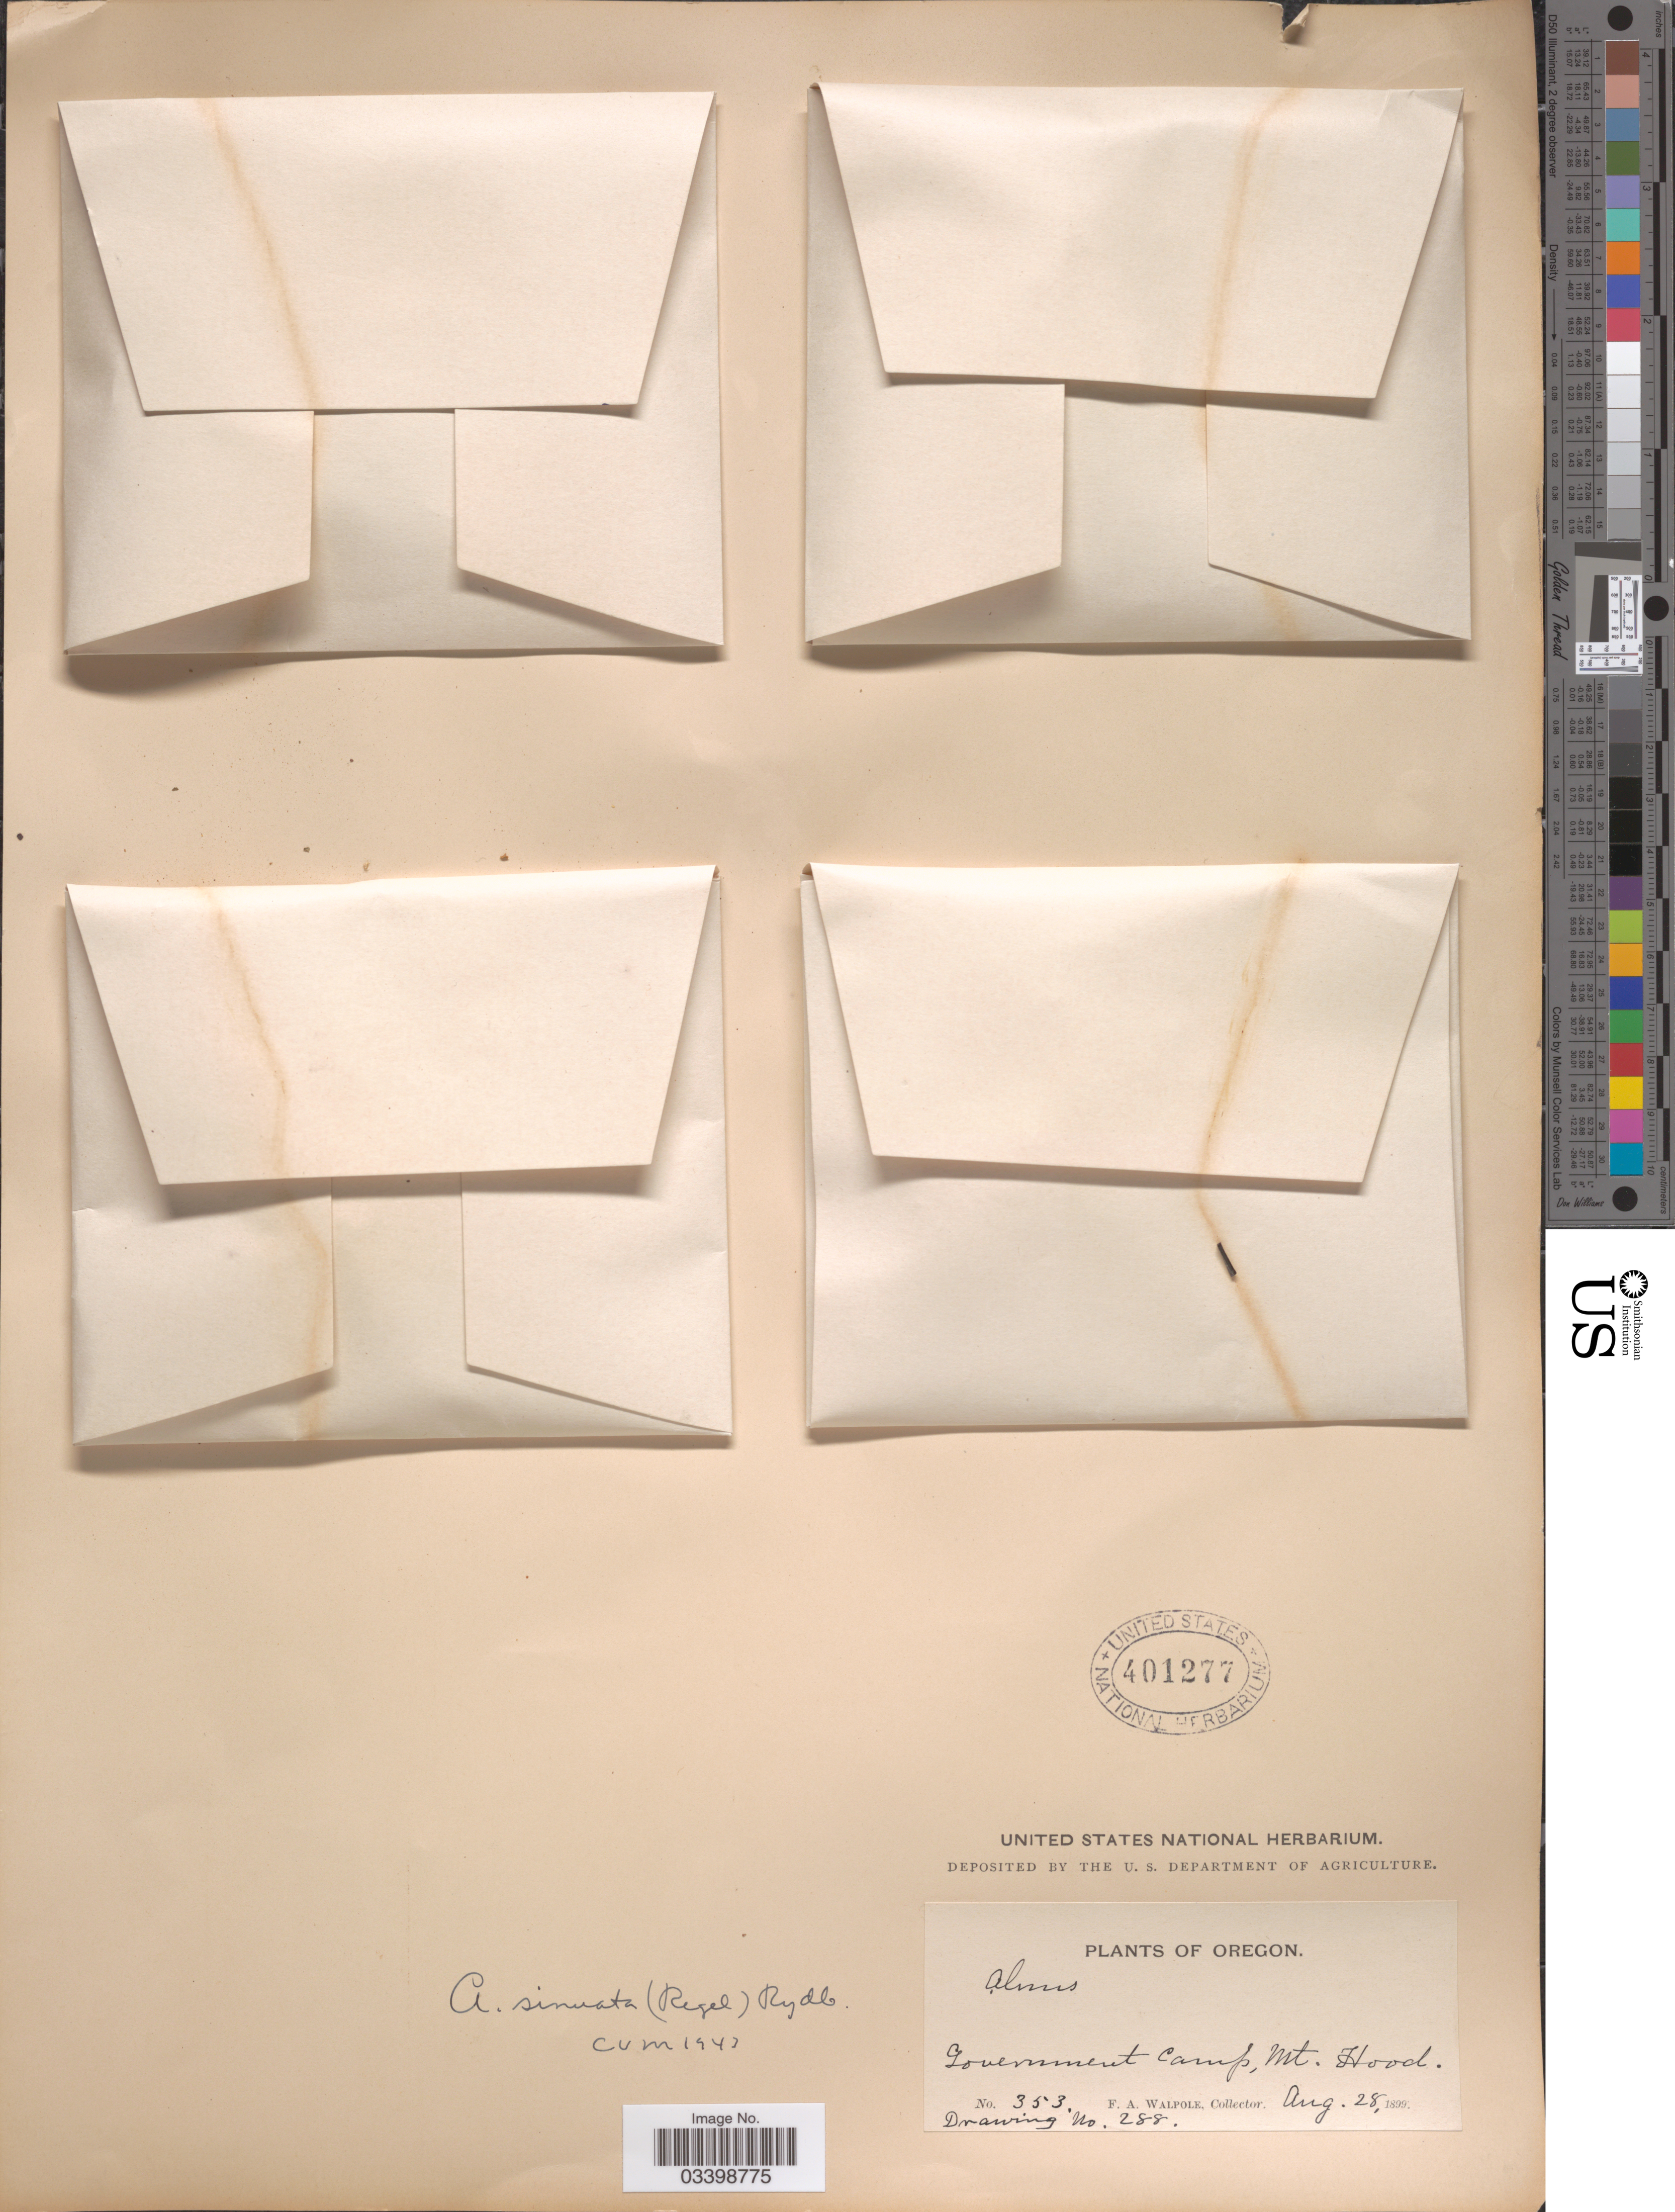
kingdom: Plantae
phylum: Tracheophyta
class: Magnoliopsida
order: Fagales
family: Betulaceae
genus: Alnus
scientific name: Alnus viridis subsp. sinuata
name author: Regel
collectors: F. Walpole & Drawing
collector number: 353/288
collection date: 1899-08-28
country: United States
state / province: Oregon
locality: Government Camp, Mt. Hood.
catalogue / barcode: US 401277